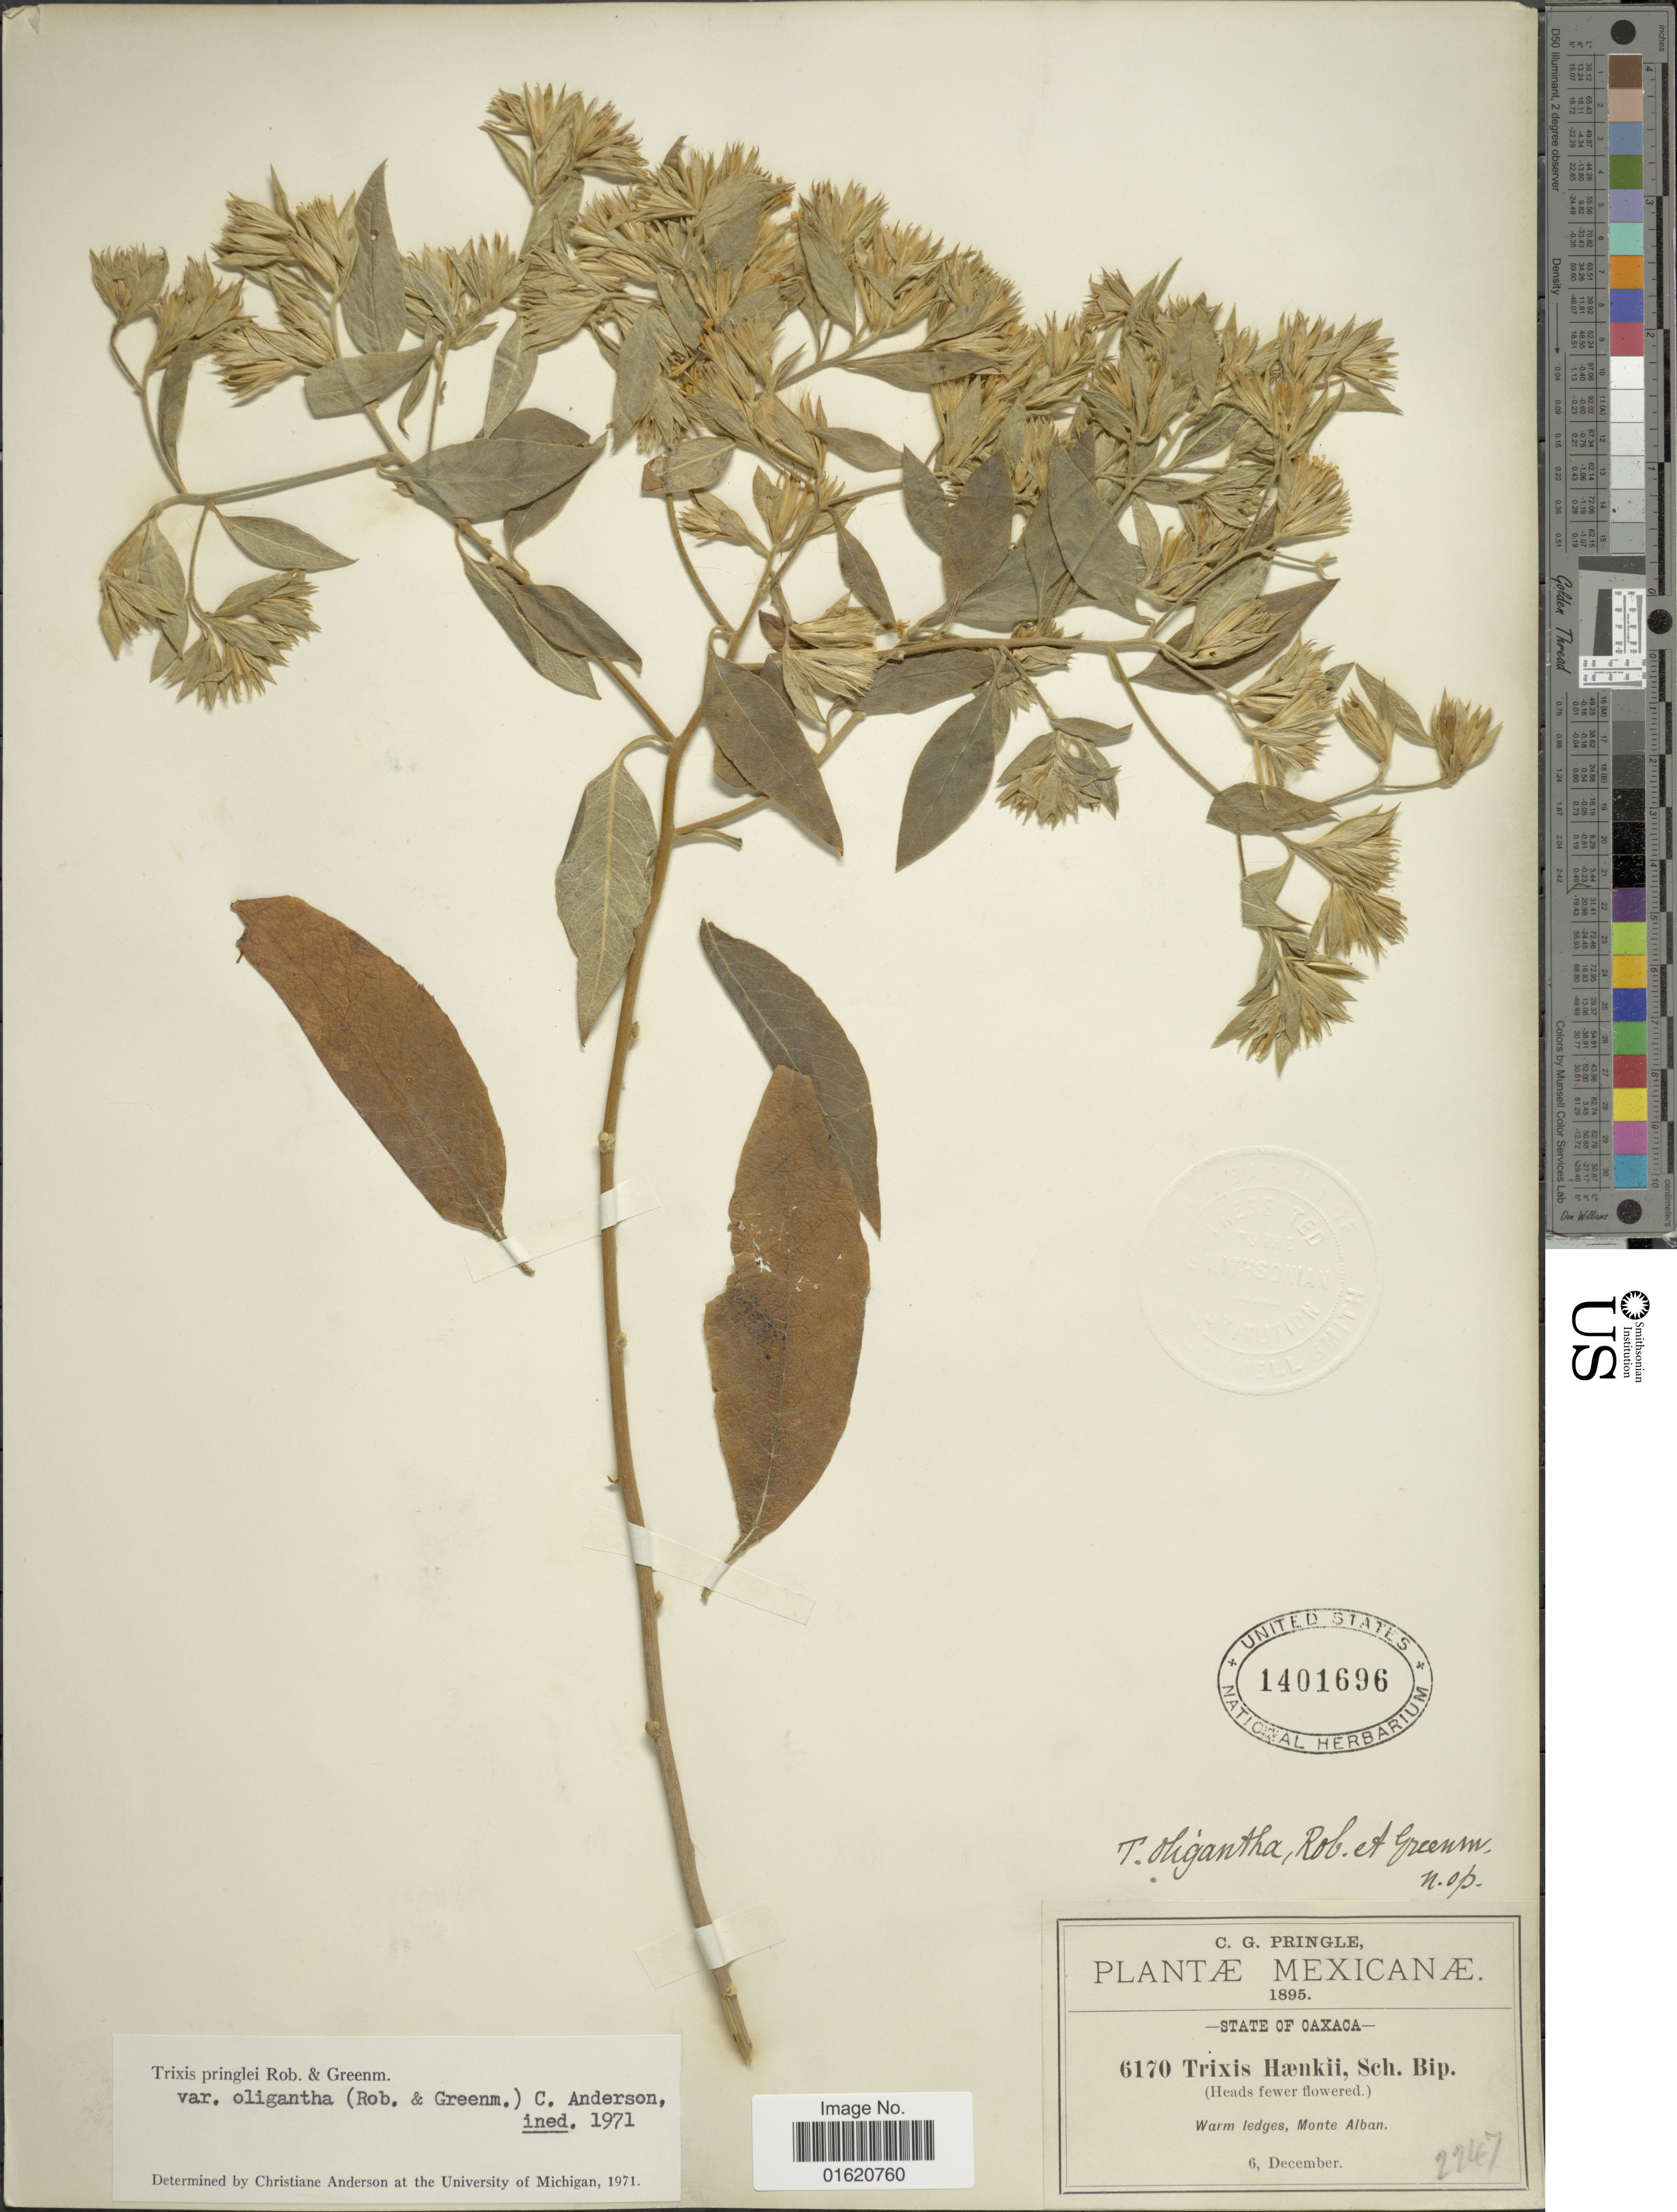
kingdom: Plantae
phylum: Tracheophyta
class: Magnoliopsida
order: Asterales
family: Asteraceae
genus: Trixis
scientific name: Trixis pringlei var. oligantha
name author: (B.L. Rob. & Greenm.) C.E. Anderson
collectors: C. G. Pringle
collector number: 6170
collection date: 1895-12-06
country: Mexico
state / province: Oaxaca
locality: Warm ledges, Monte Alban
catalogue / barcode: US 1401696